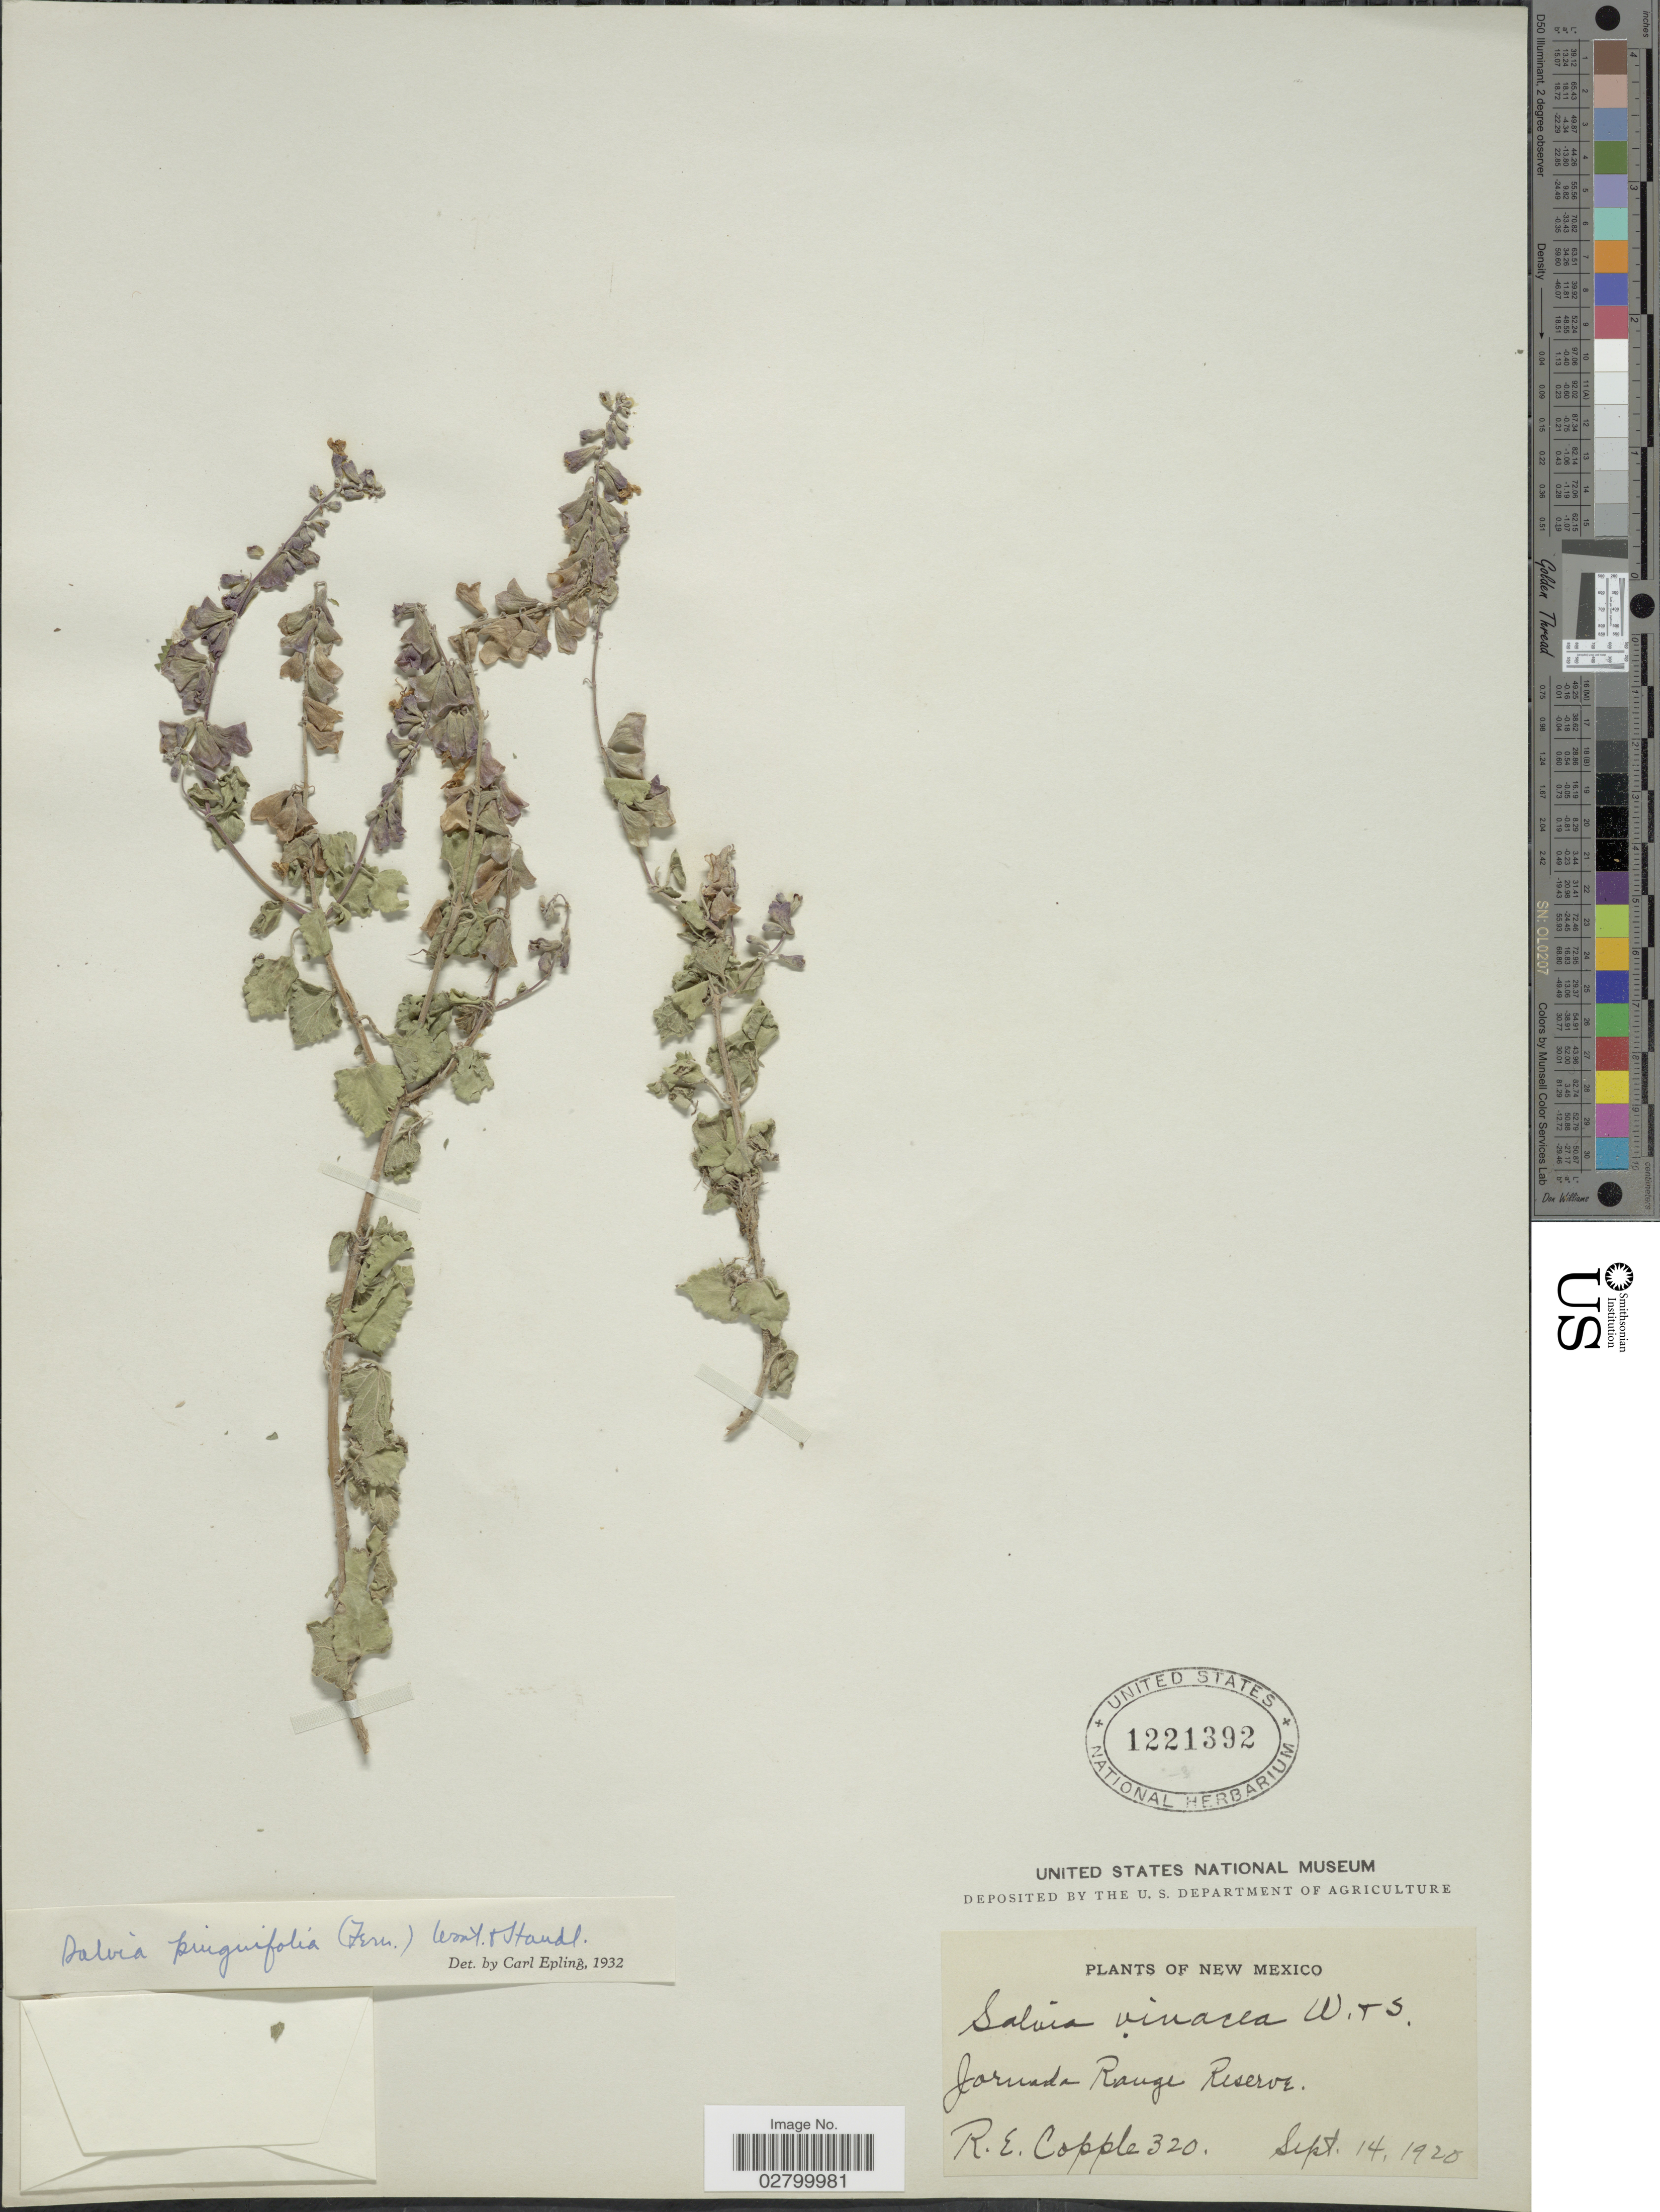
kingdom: Plantae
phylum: Tracheophyta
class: Magnoliopsida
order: Lamiales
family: Lamiaceae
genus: Salvia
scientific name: Salvia pinguifolia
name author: (Fernald) Wooton & Standl.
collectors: R. Copple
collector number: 320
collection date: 1920-09-14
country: United States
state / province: New Mexico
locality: Jornada Range Reserve.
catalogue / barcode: US 1221392